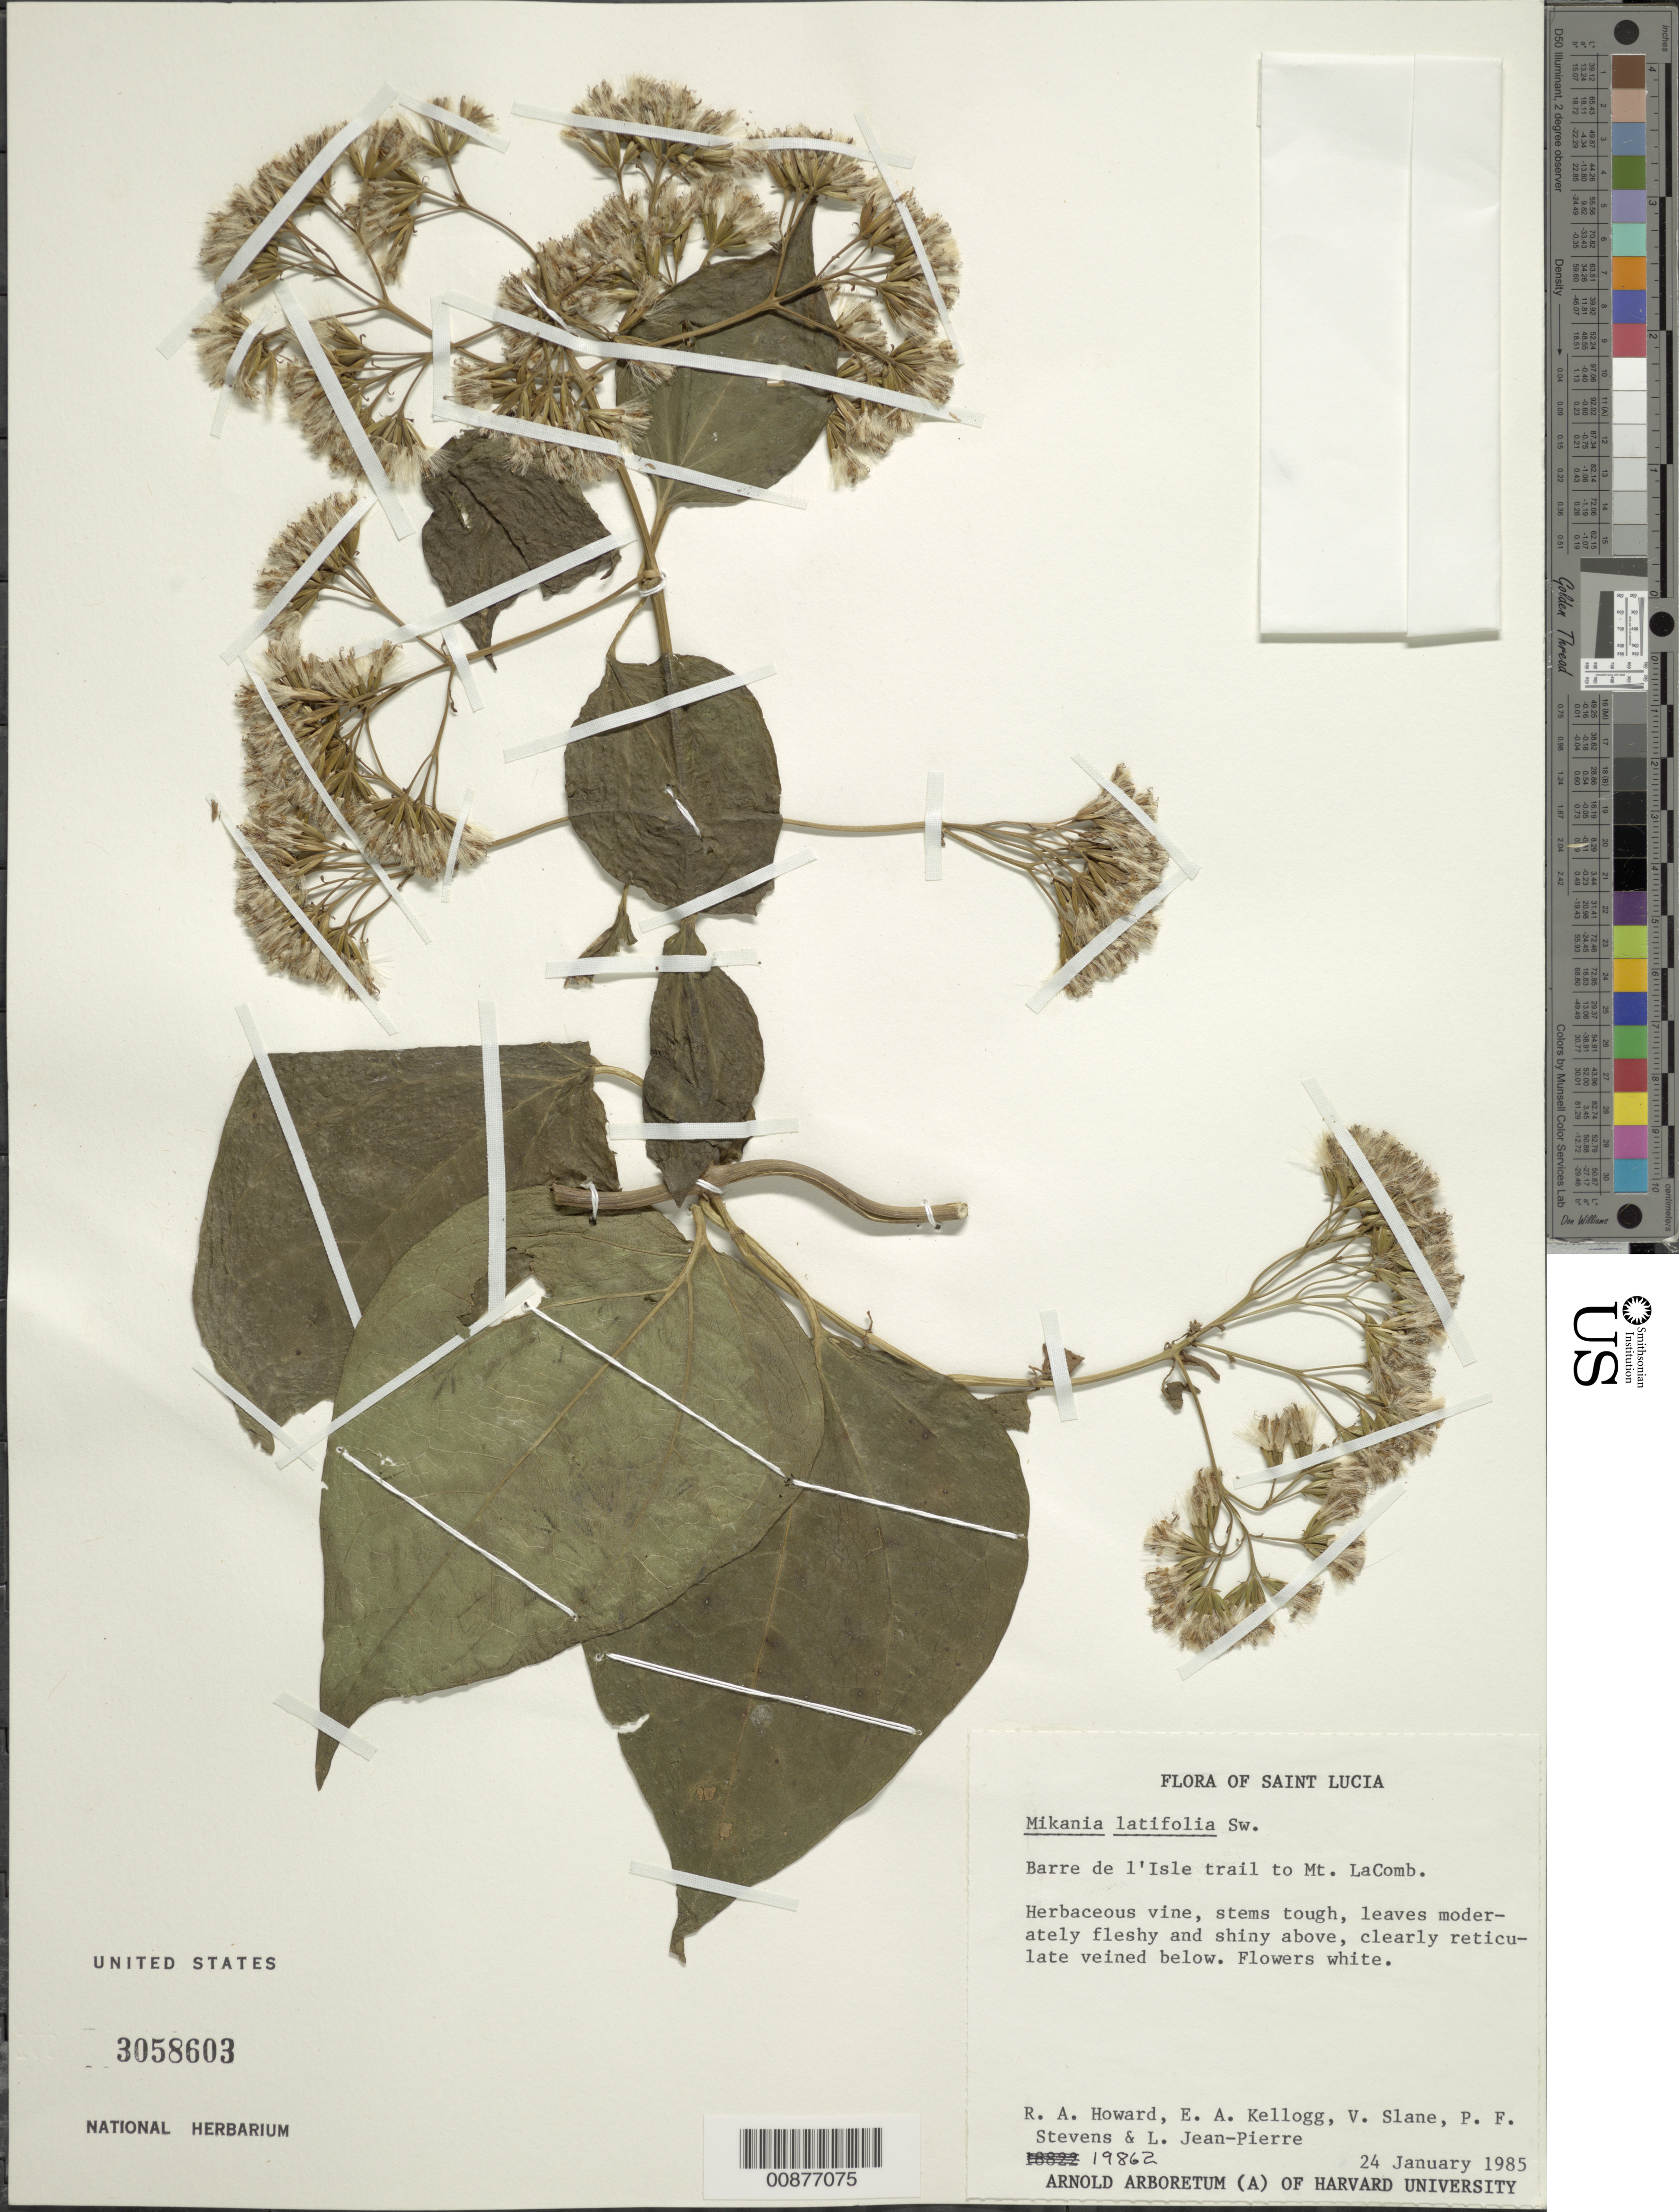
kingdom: Plantae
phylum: Tracheophyta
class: Magnoliopsida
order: Asterales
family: Asteraceae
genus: Mikania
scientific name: Mikania latifolia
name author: Sm.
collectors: R. A. Howard, E. A. Kellogg, V. Slane, P. F. Stevens & L. L. Jean-Pierre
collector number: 19862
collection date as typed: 24 Jan 1985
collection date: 1985-01-24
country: St. Lucia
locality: Barre de l'Isle trail to Mt. LaComb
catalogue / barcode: US 3058603